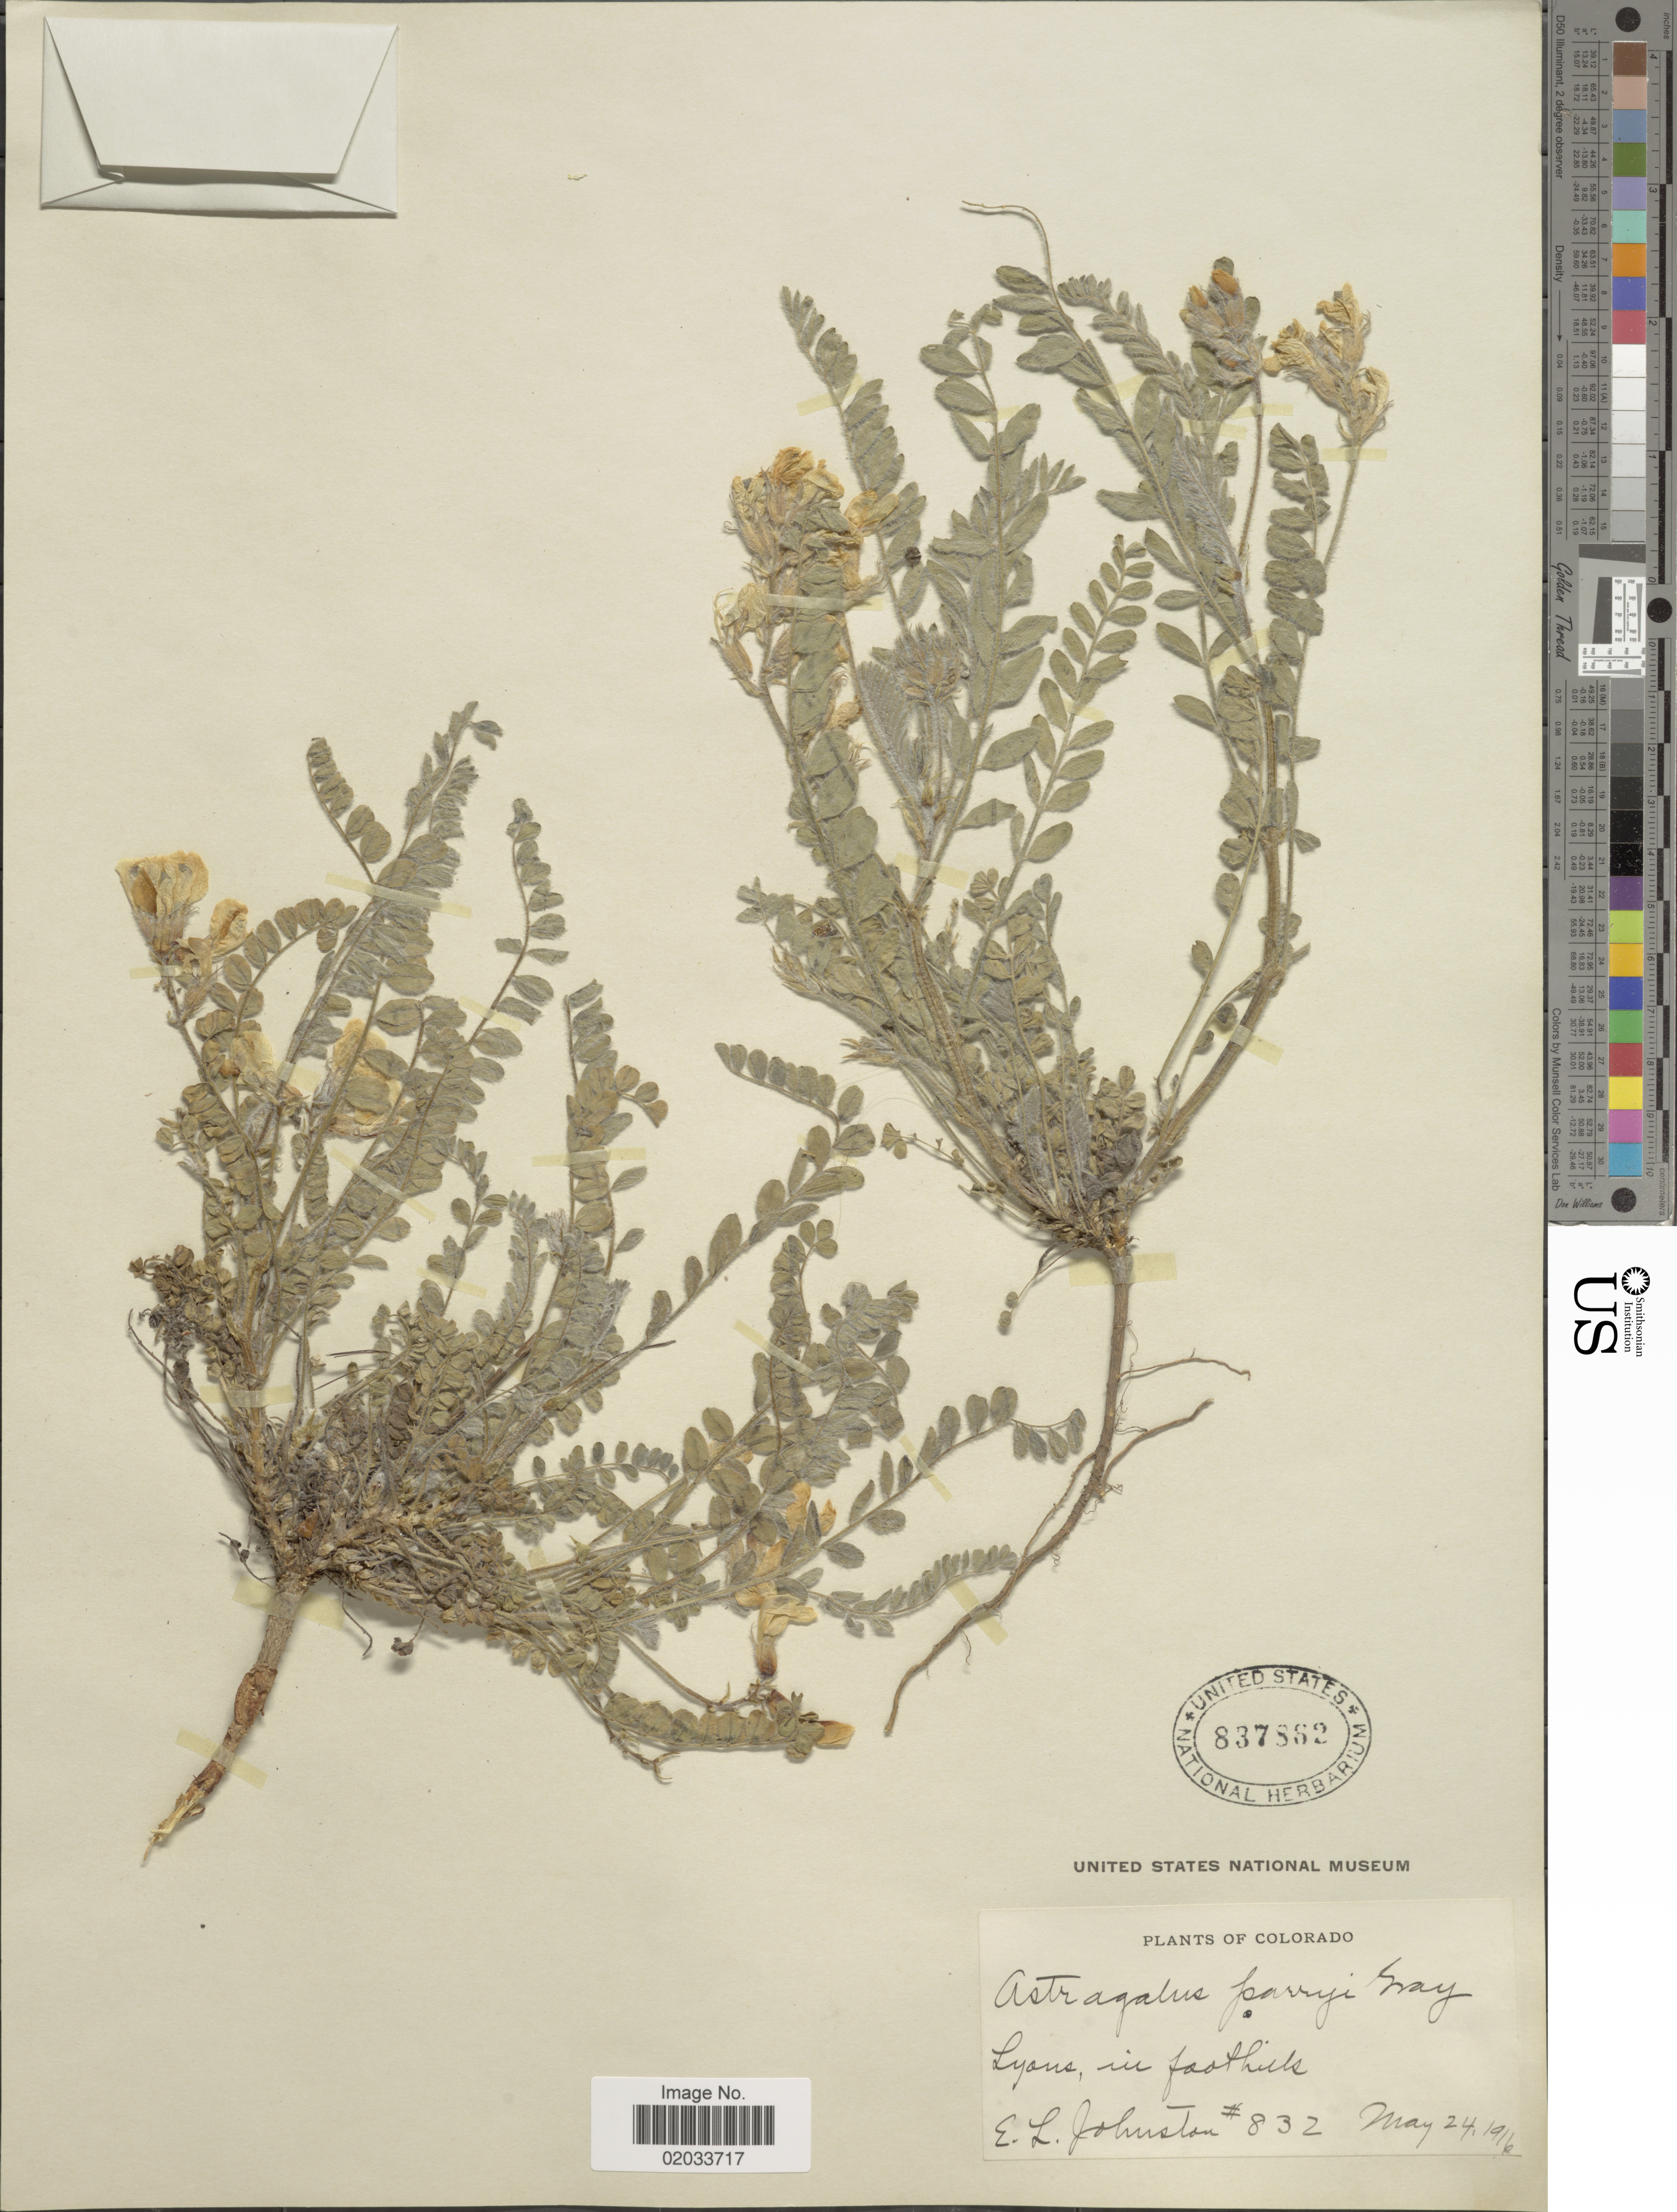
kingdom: Plantae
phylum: Tracheophyta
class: Magnoliopsida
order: Fabales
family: Fabaceae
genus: Astragalus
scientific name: Astragalus parryi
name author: A. Gray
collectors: E. L. Johnston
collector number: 832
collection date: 1916-05-24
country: United States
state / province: Colorado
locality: Lyons, in foothills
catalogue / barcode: US 837862